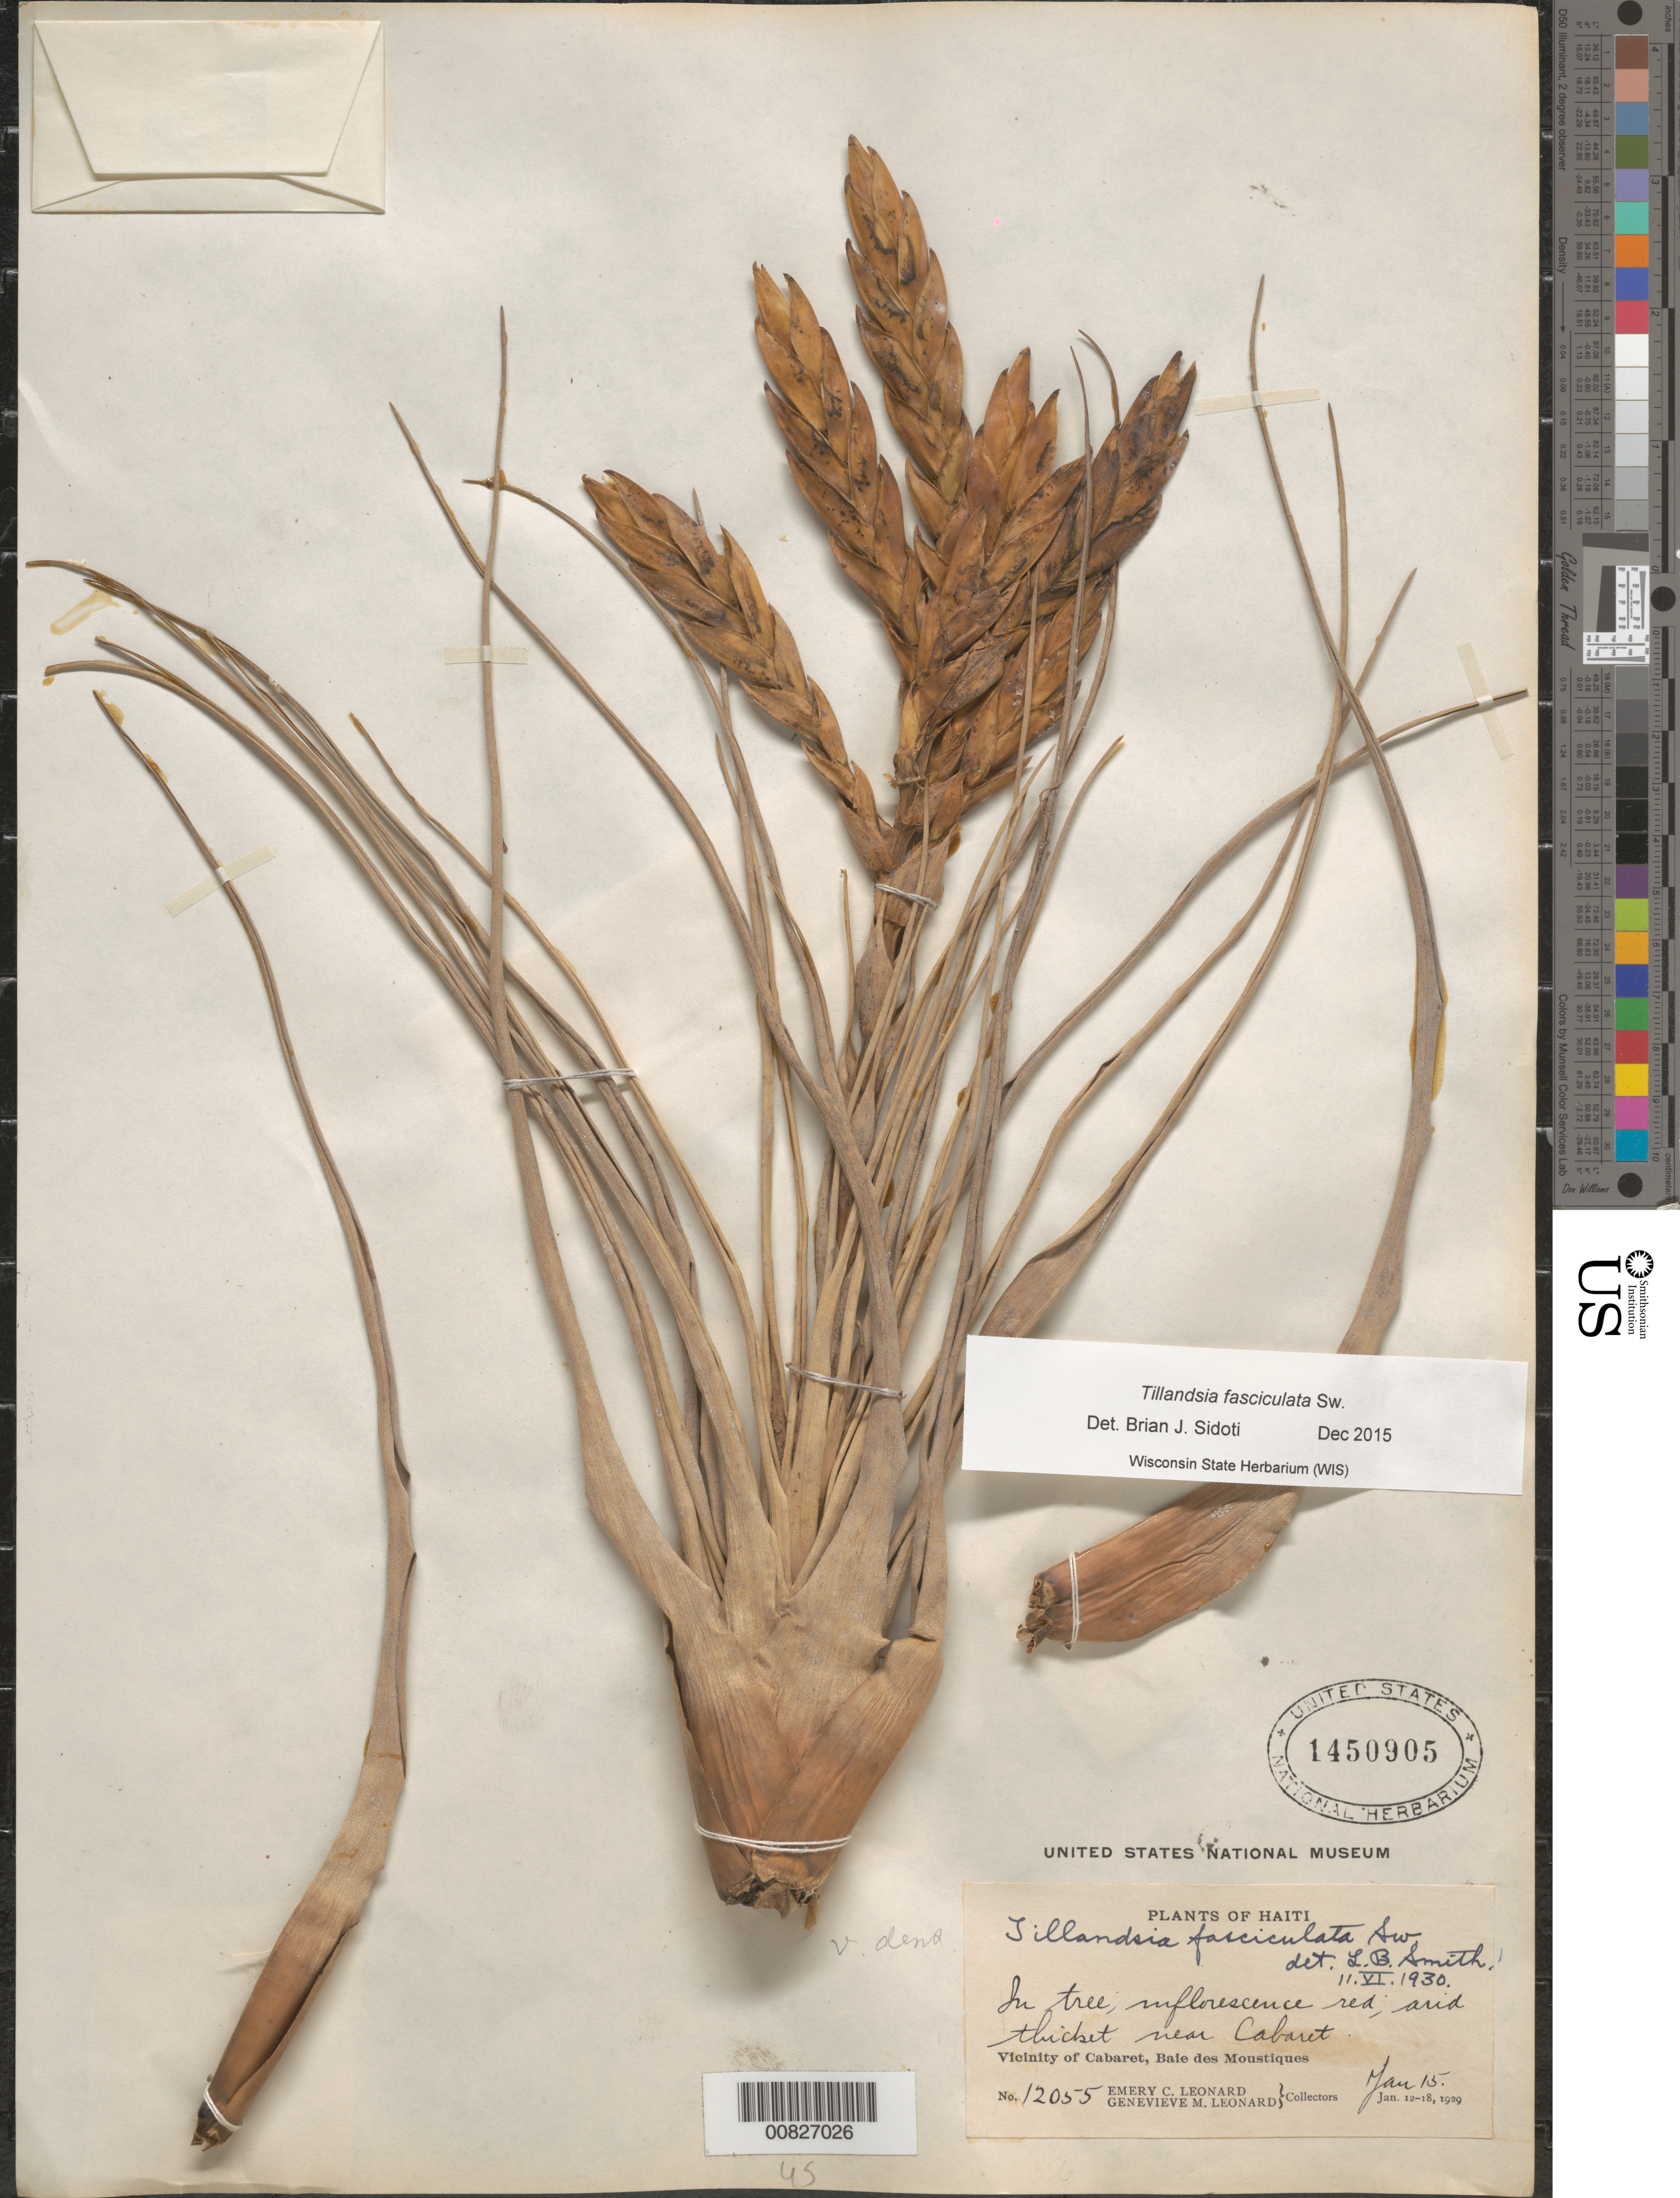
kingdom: Plantae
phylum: Tracheophyta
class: Liliopsida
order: Poales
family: Bromeliaceae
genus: Tillandsia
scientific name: Tillandsia fasciculata var. densispica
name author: Mez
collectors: E. C. Leonard & G. M. Leonard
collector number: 12055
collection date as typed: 15 Jan 1929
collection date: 1929-01-15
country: Haiti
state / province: Nord-Ouest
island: Hispaniola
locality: Vicinity of Cabaret, Baie des Moustiques. Arid thicket near Cabaret.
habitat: In tree. Arid thicket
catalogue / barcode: US 1450905